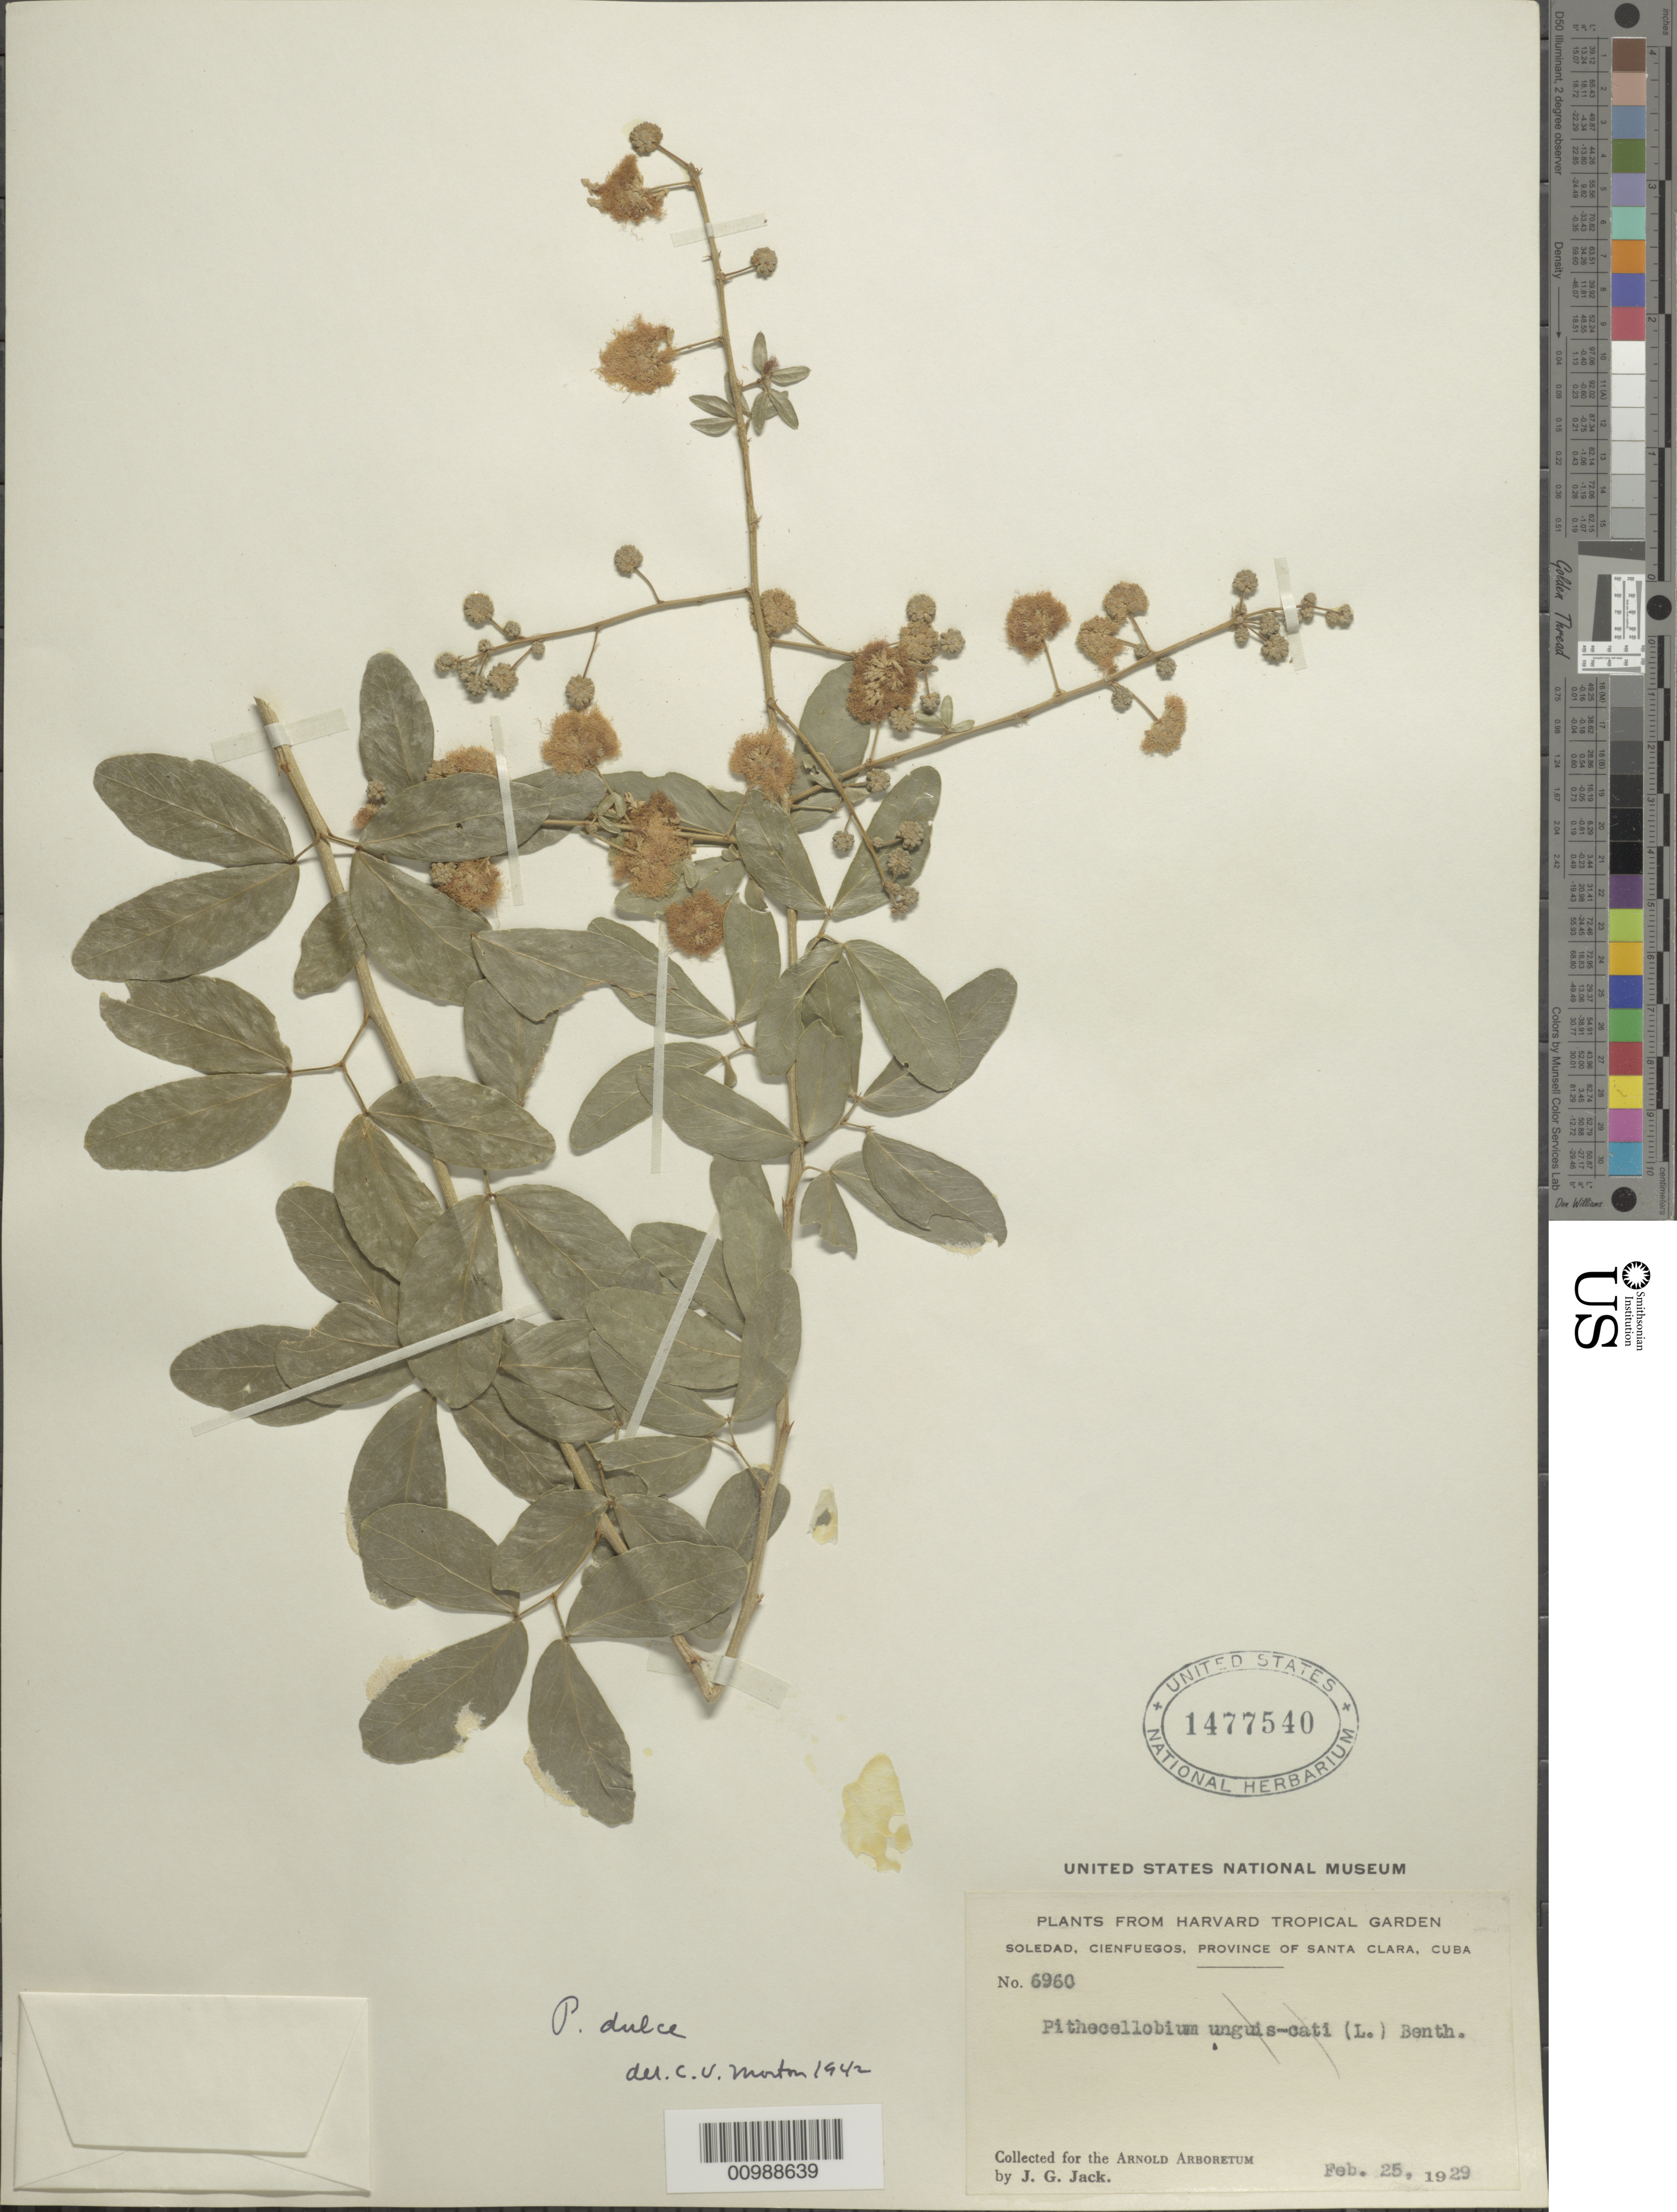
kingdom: Plantae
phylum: Tracheophyta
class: Magnoliopsida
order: Fabales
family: Fabaceae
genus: Pithecellobium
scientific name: Pithecellobium dulce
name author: (Roxb.) Benth.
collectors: J. G. Jack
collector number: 6960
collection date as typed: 25 Feb 1929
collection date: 1929-02-25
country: Cuba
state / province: Cienfuegos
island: Cuba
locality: Soledad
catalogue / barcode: US 1477540